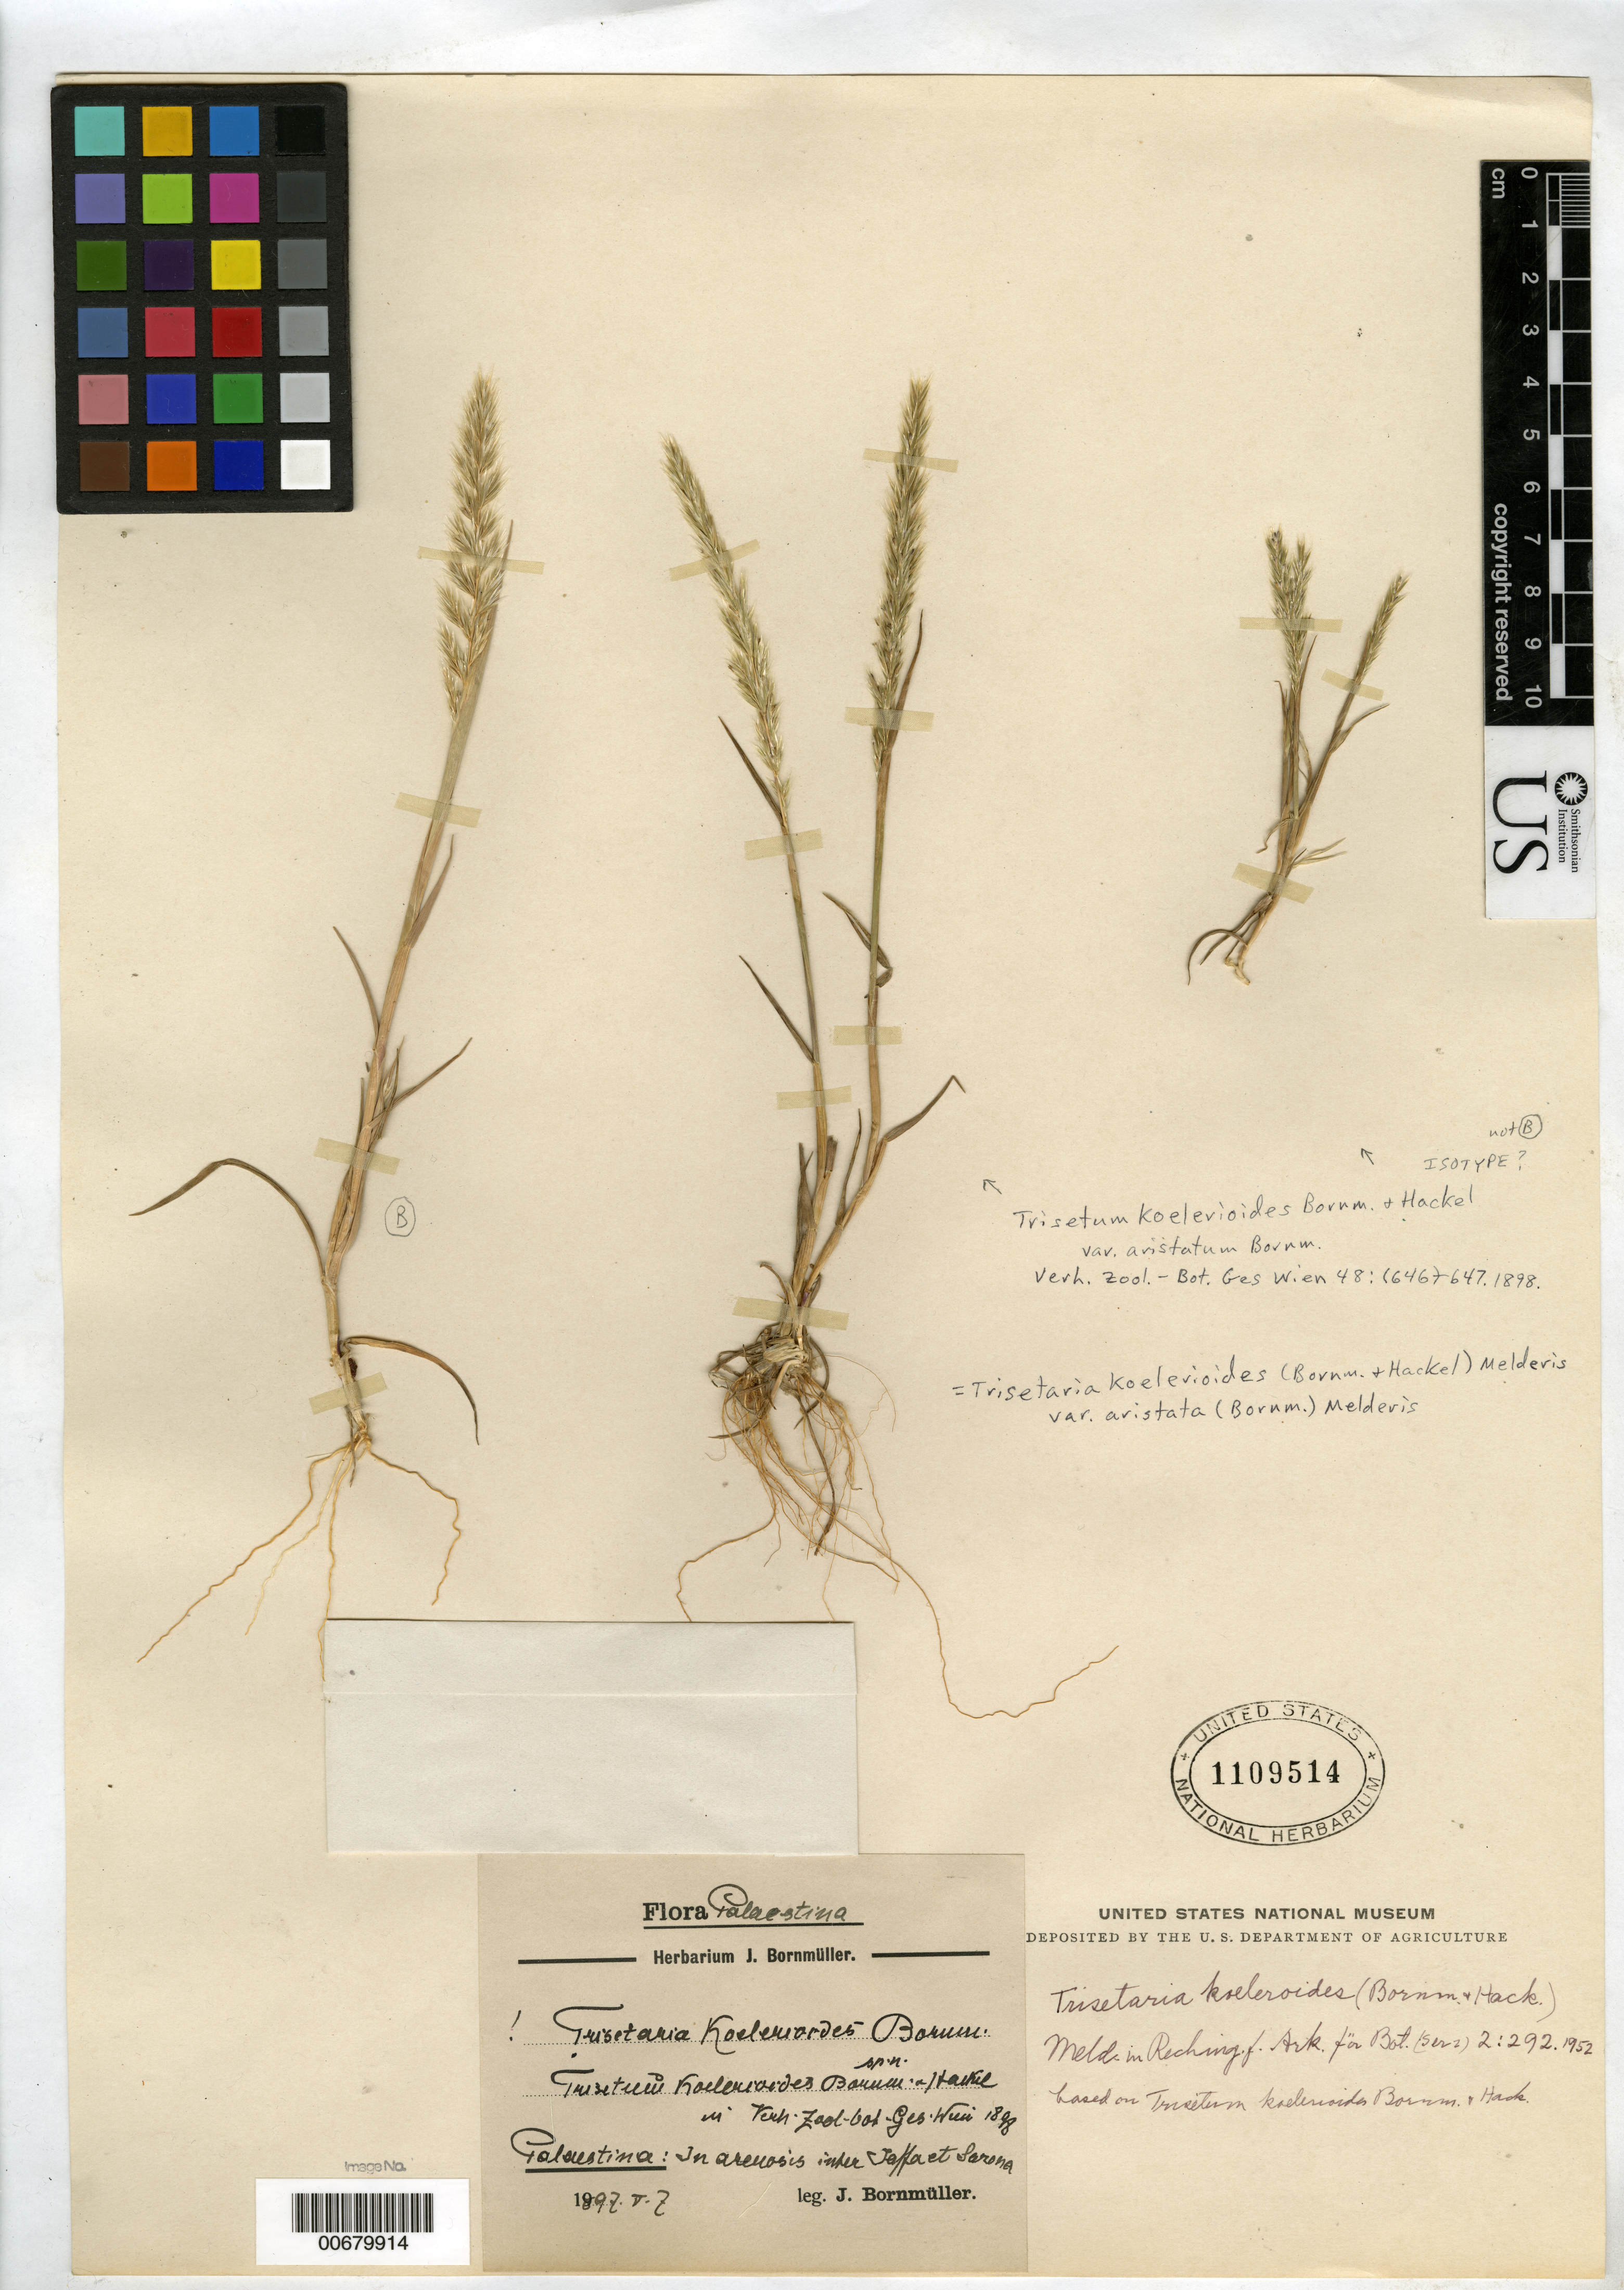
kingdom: Plantae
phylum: Tracheophyta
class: Liliopsida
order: Poales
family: Poaceae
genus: Trisetum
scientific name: Trisetum koelerioides var. aristatum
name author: Bornm.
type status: Possible Isotype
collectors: J. Bornmüller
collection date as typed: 07 May 1897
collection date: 1897-05-07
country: Israel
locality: In arenosis inter Jaffa et Sarona.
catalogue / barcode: US 1109514